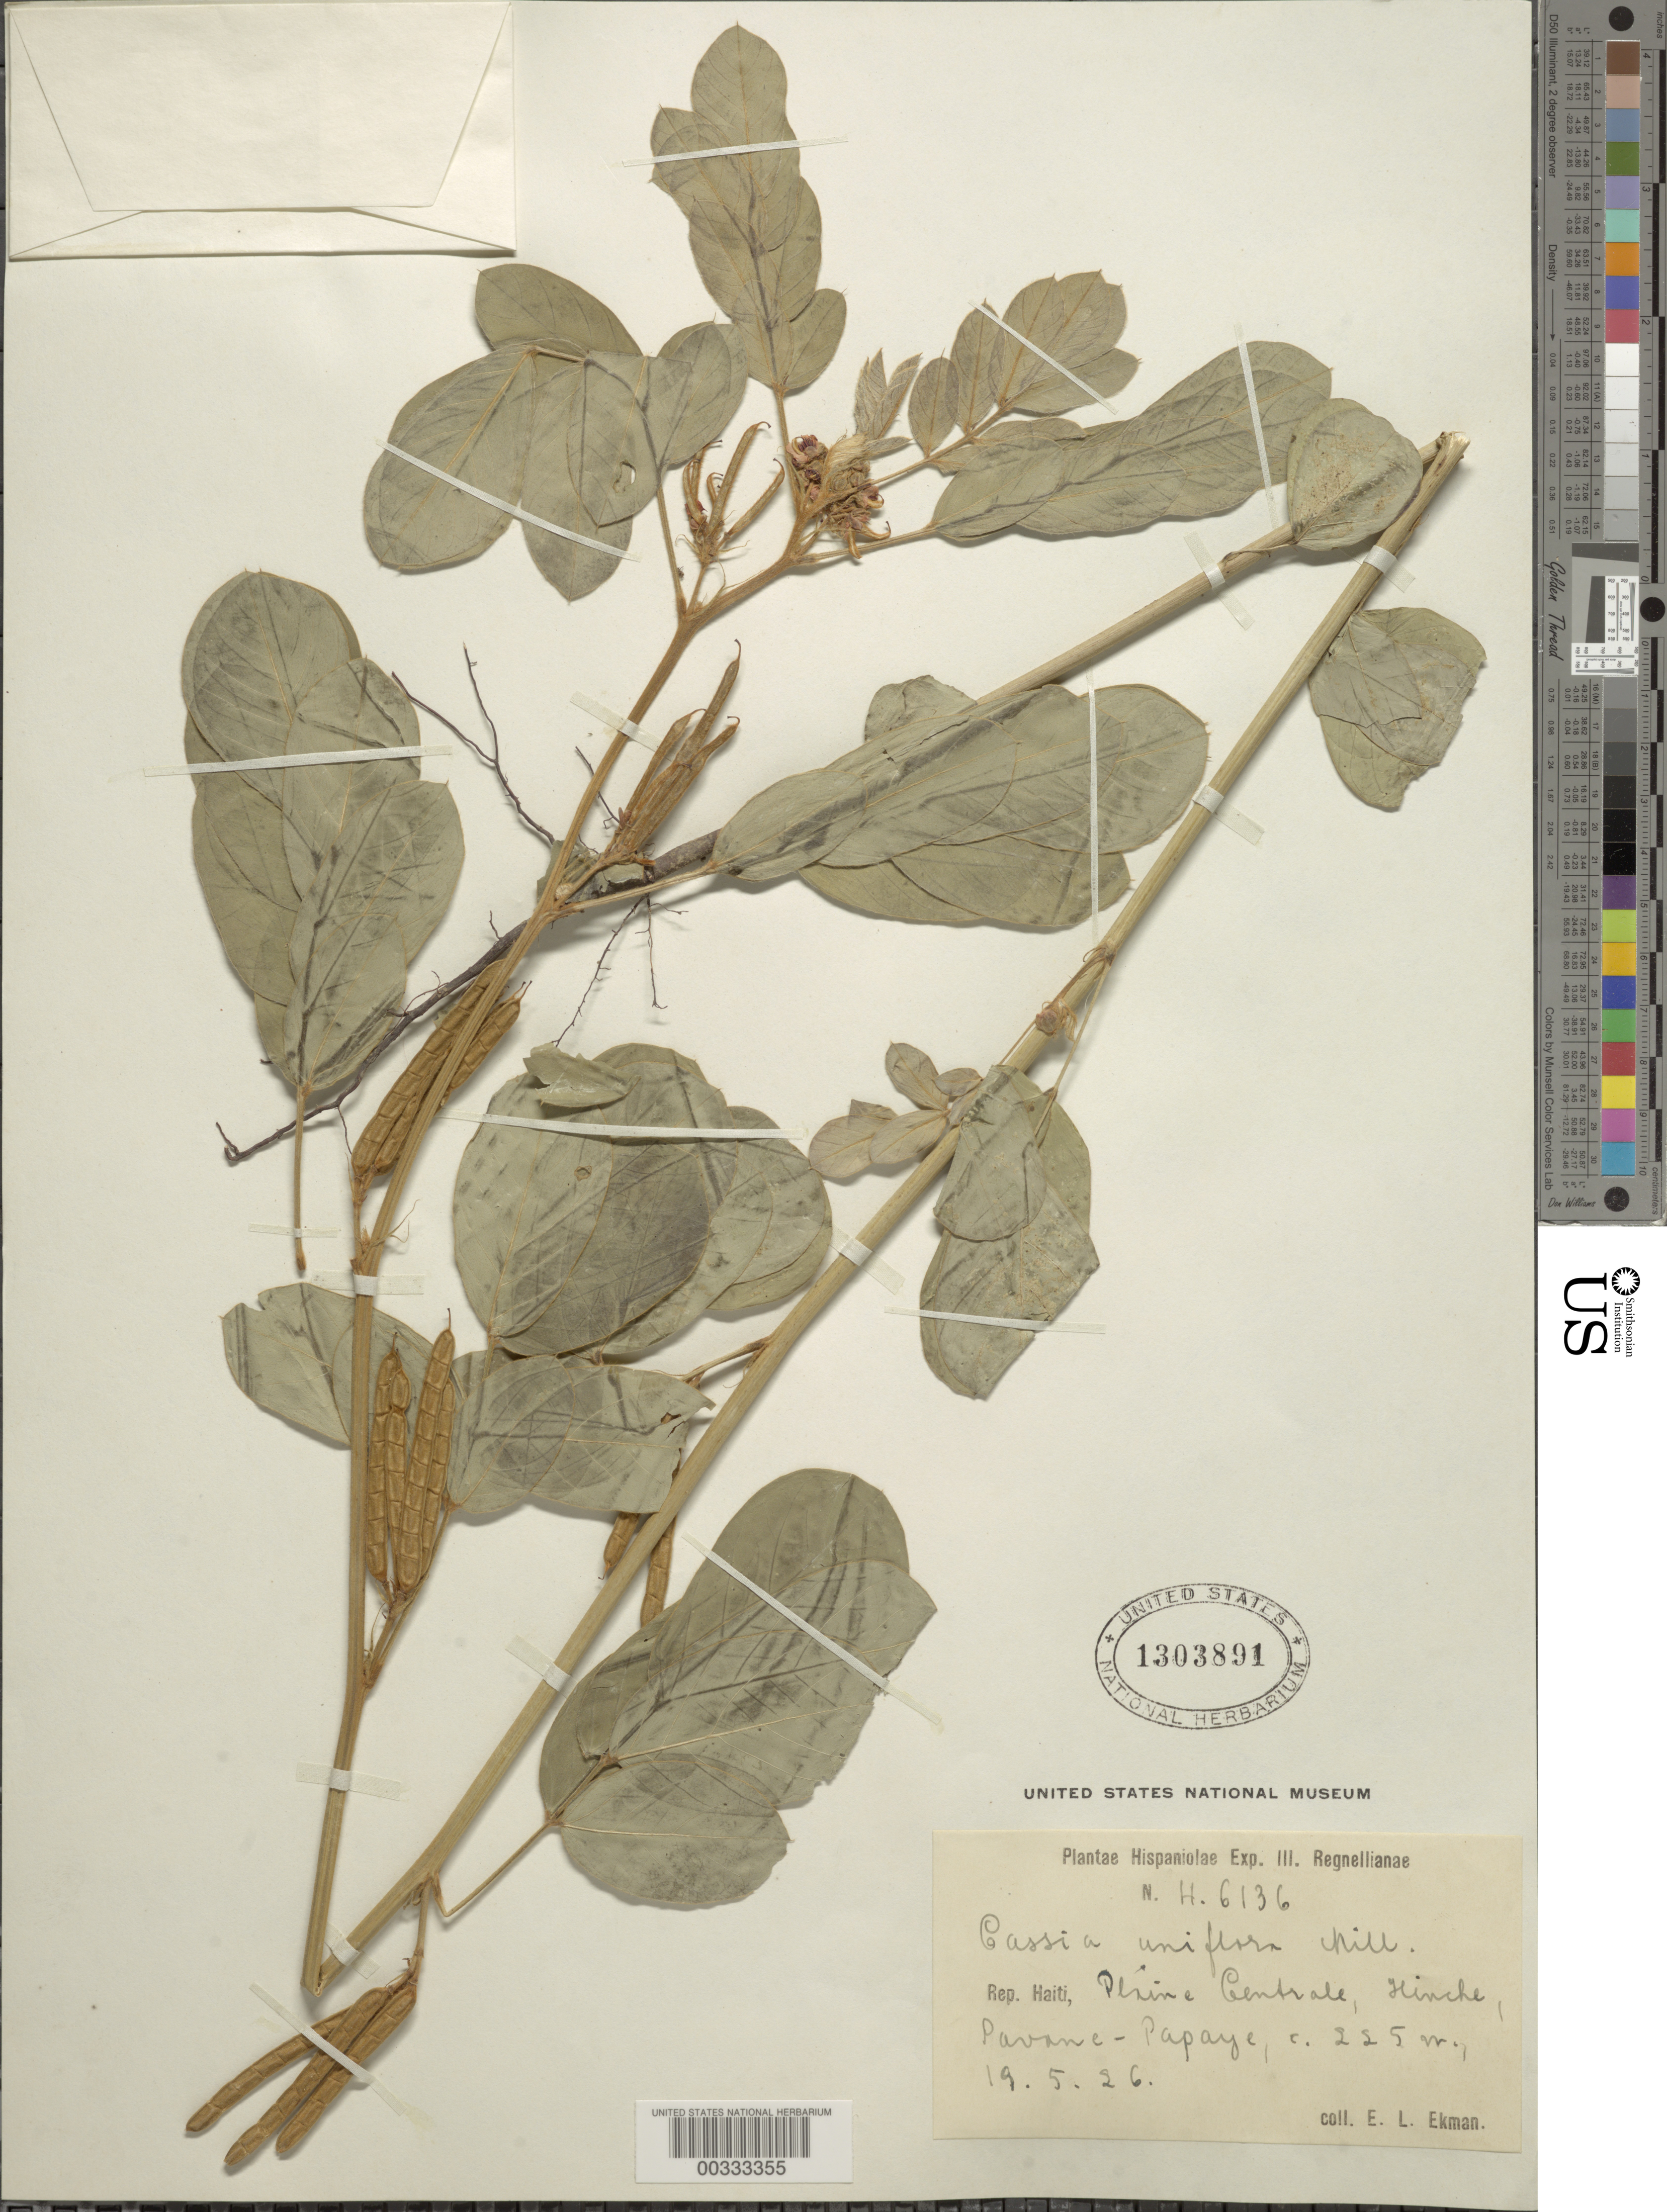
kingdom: Plantae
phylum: Tracheophyta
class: Magnoliopsida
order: Fabales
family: Fabaceae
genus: Senna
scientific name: Senna uniflora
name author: (Mill.) H.S. Irwin & Barneby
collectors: E. L. Ekman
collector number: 6136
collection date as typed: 19 May 1926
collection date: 1926-05-19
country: Haiti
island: Hispaniola Island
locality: Plaine centrale, hinche, pavane-papaye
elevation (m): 225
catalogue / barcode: US 1303891